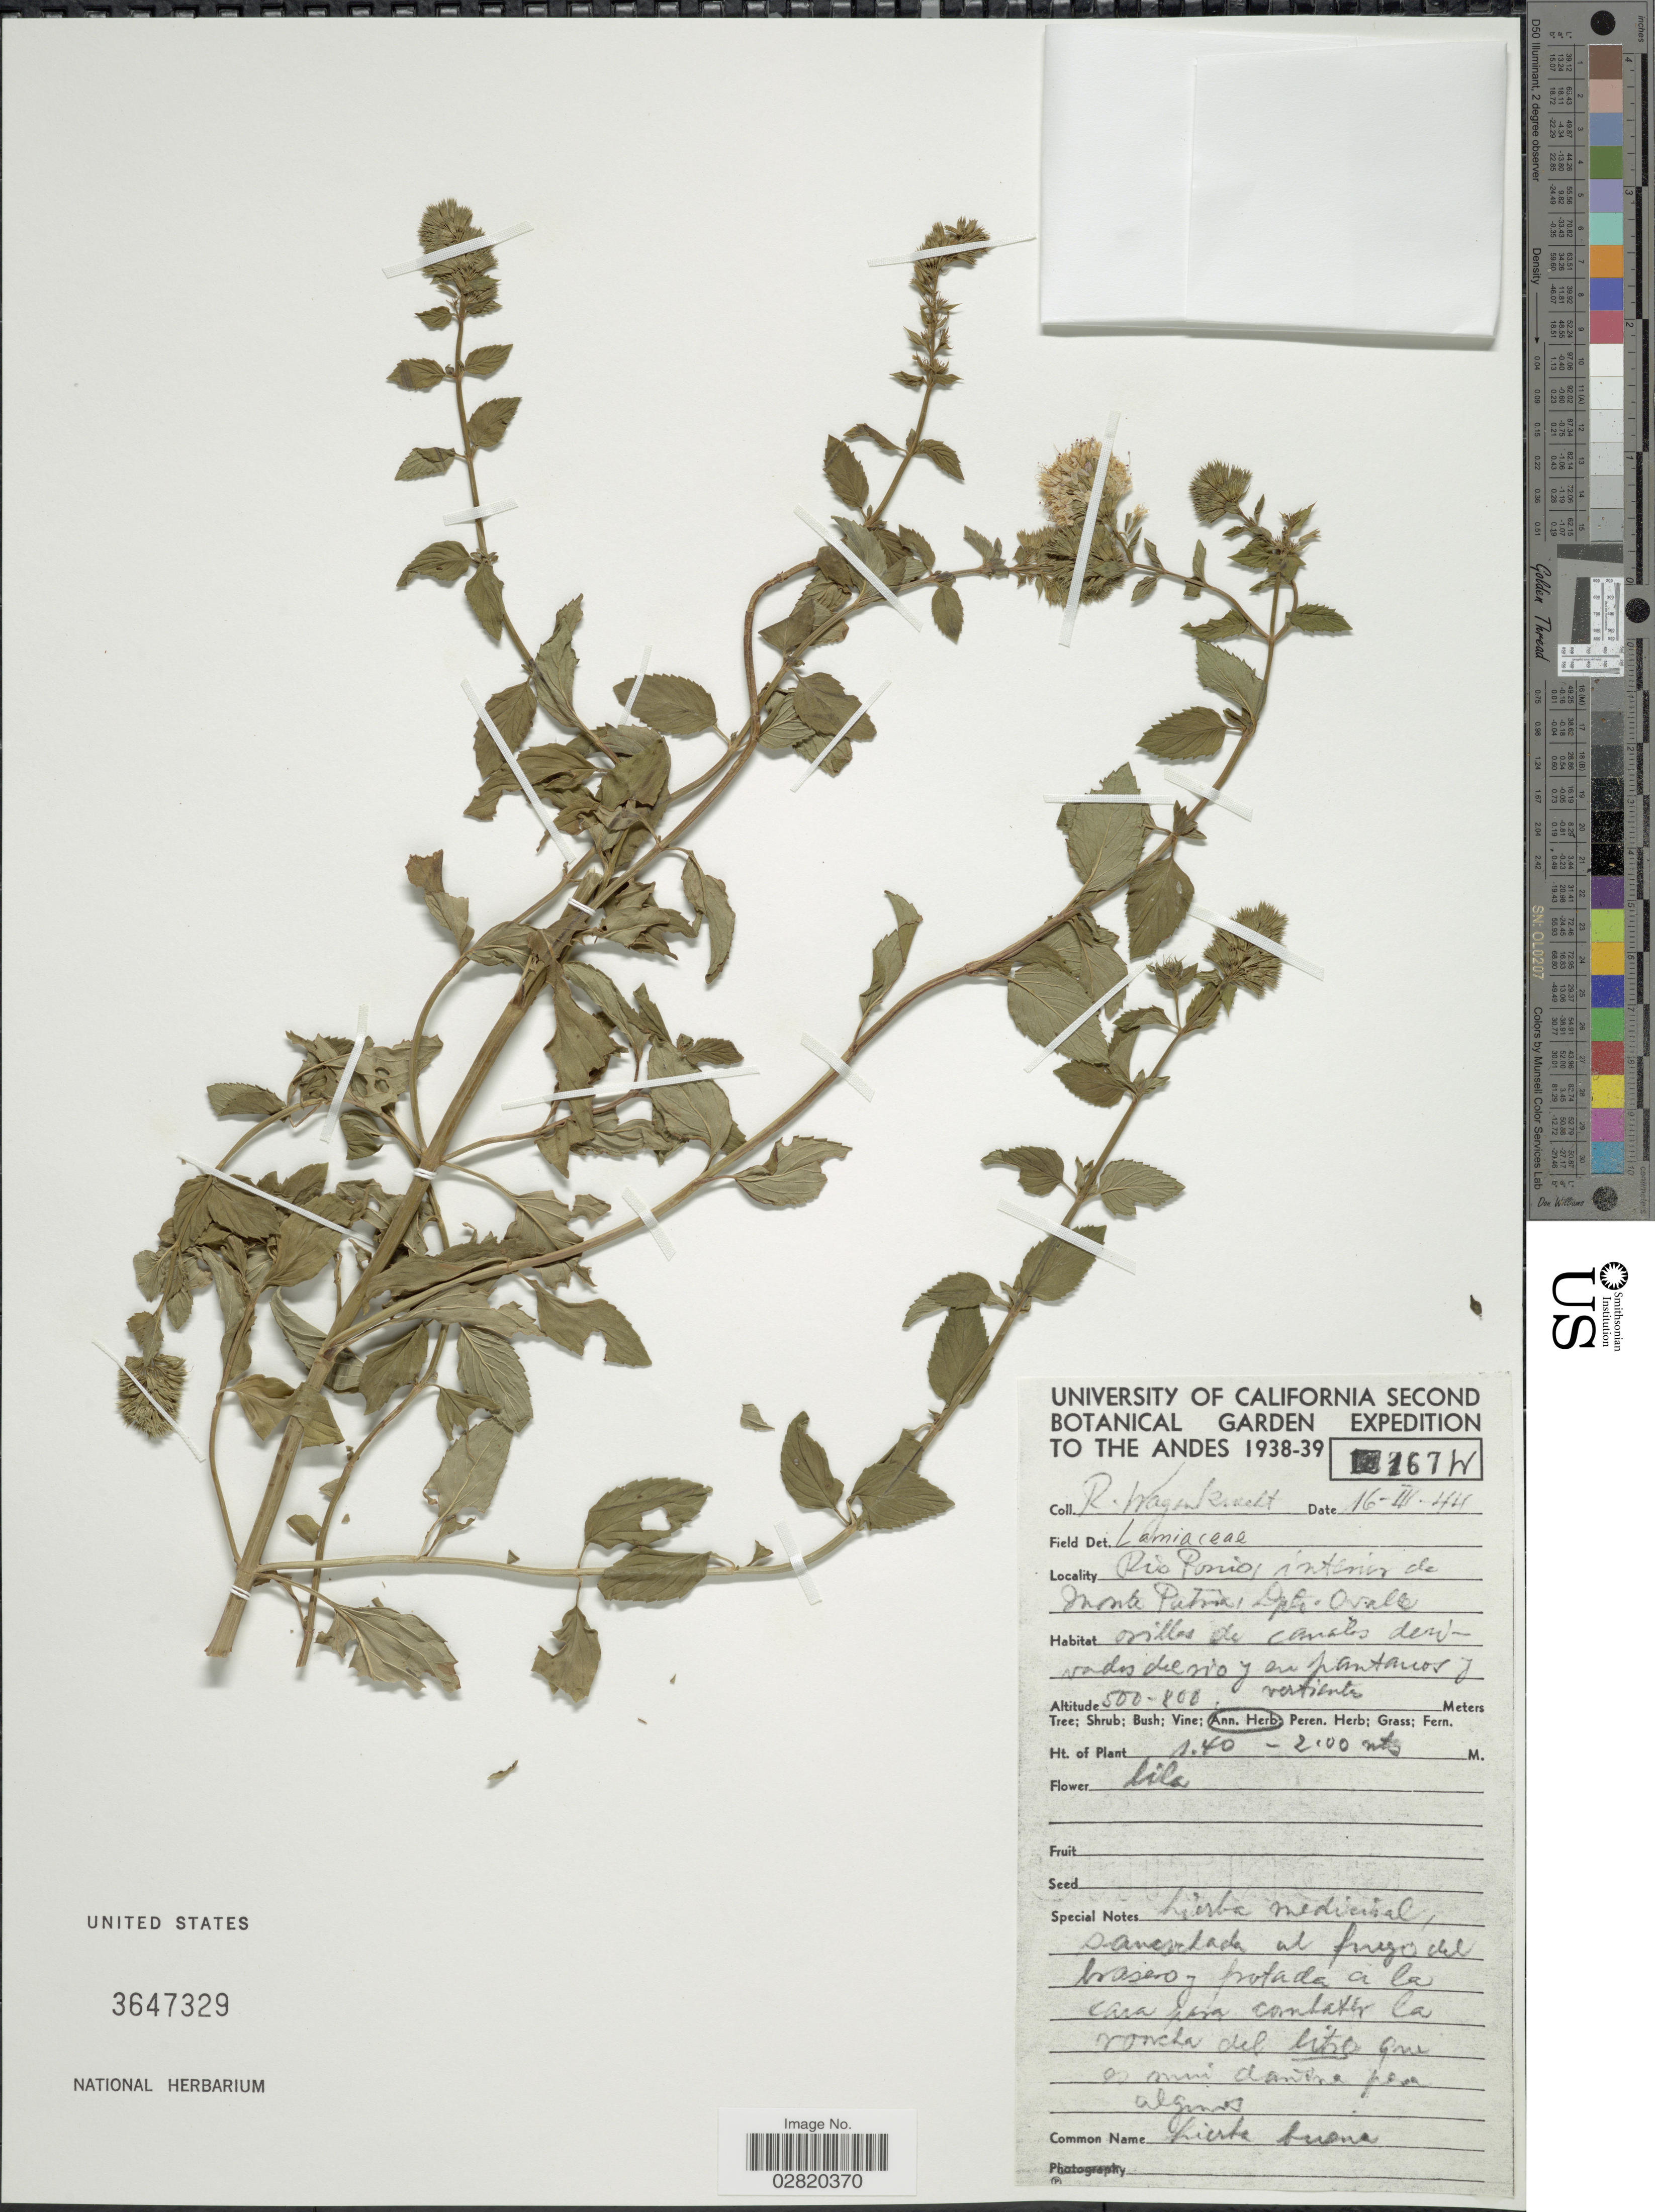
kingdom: Plantae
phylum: Tracheophyta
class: Magnoliopsida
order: Lamiales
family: Lamiaceae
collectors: R. Wagenknecht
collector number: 167W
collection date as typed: Transcribed d/m/y: 16/3/44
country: Chile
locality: Andes. Rio Ponio, interior de Monte Patria, Dpto. Ovalle.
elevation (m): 500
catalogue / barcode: US 3647329